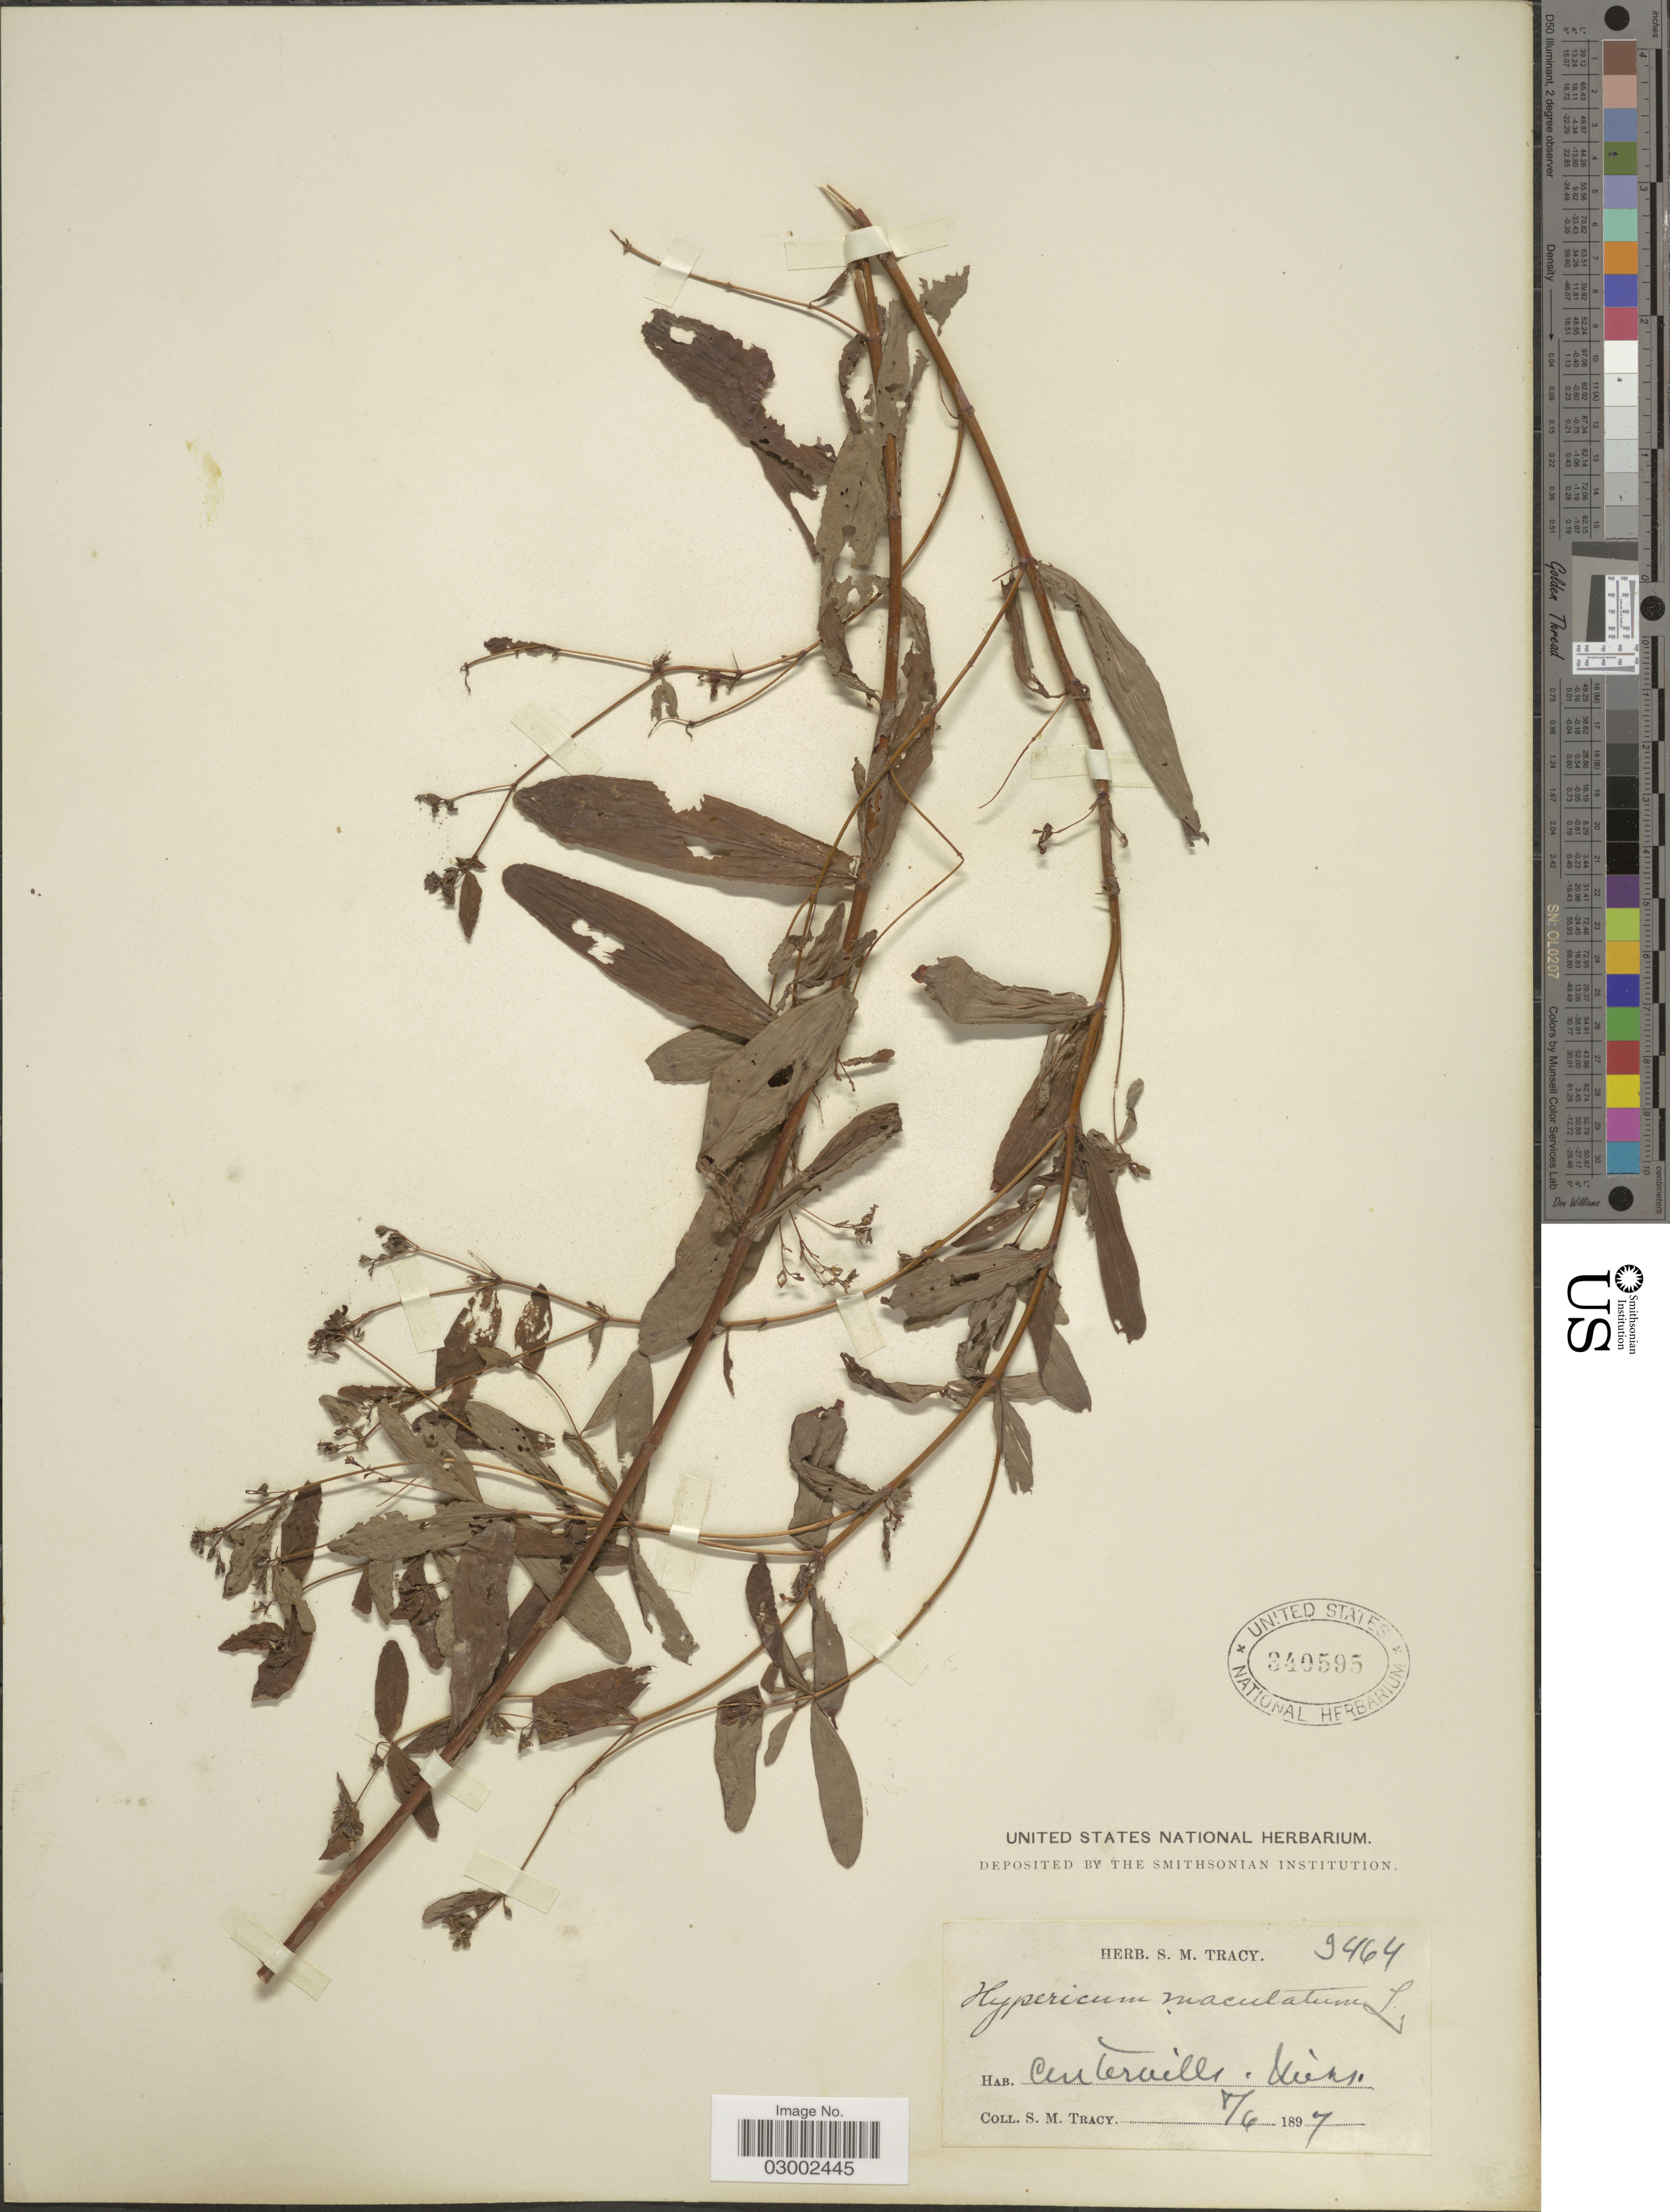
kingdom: Plantae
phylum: Tracheophyta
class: Magnoliopsida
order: Malpighiales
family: Hypericaceae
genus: Hypericum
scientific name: Hypericum punctatum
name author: Lam.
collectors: S. M. Tracy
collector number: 9464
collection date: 1897-08-06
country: United States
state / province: Mississippi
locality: Centerville. Miss.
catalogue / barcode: US 340595